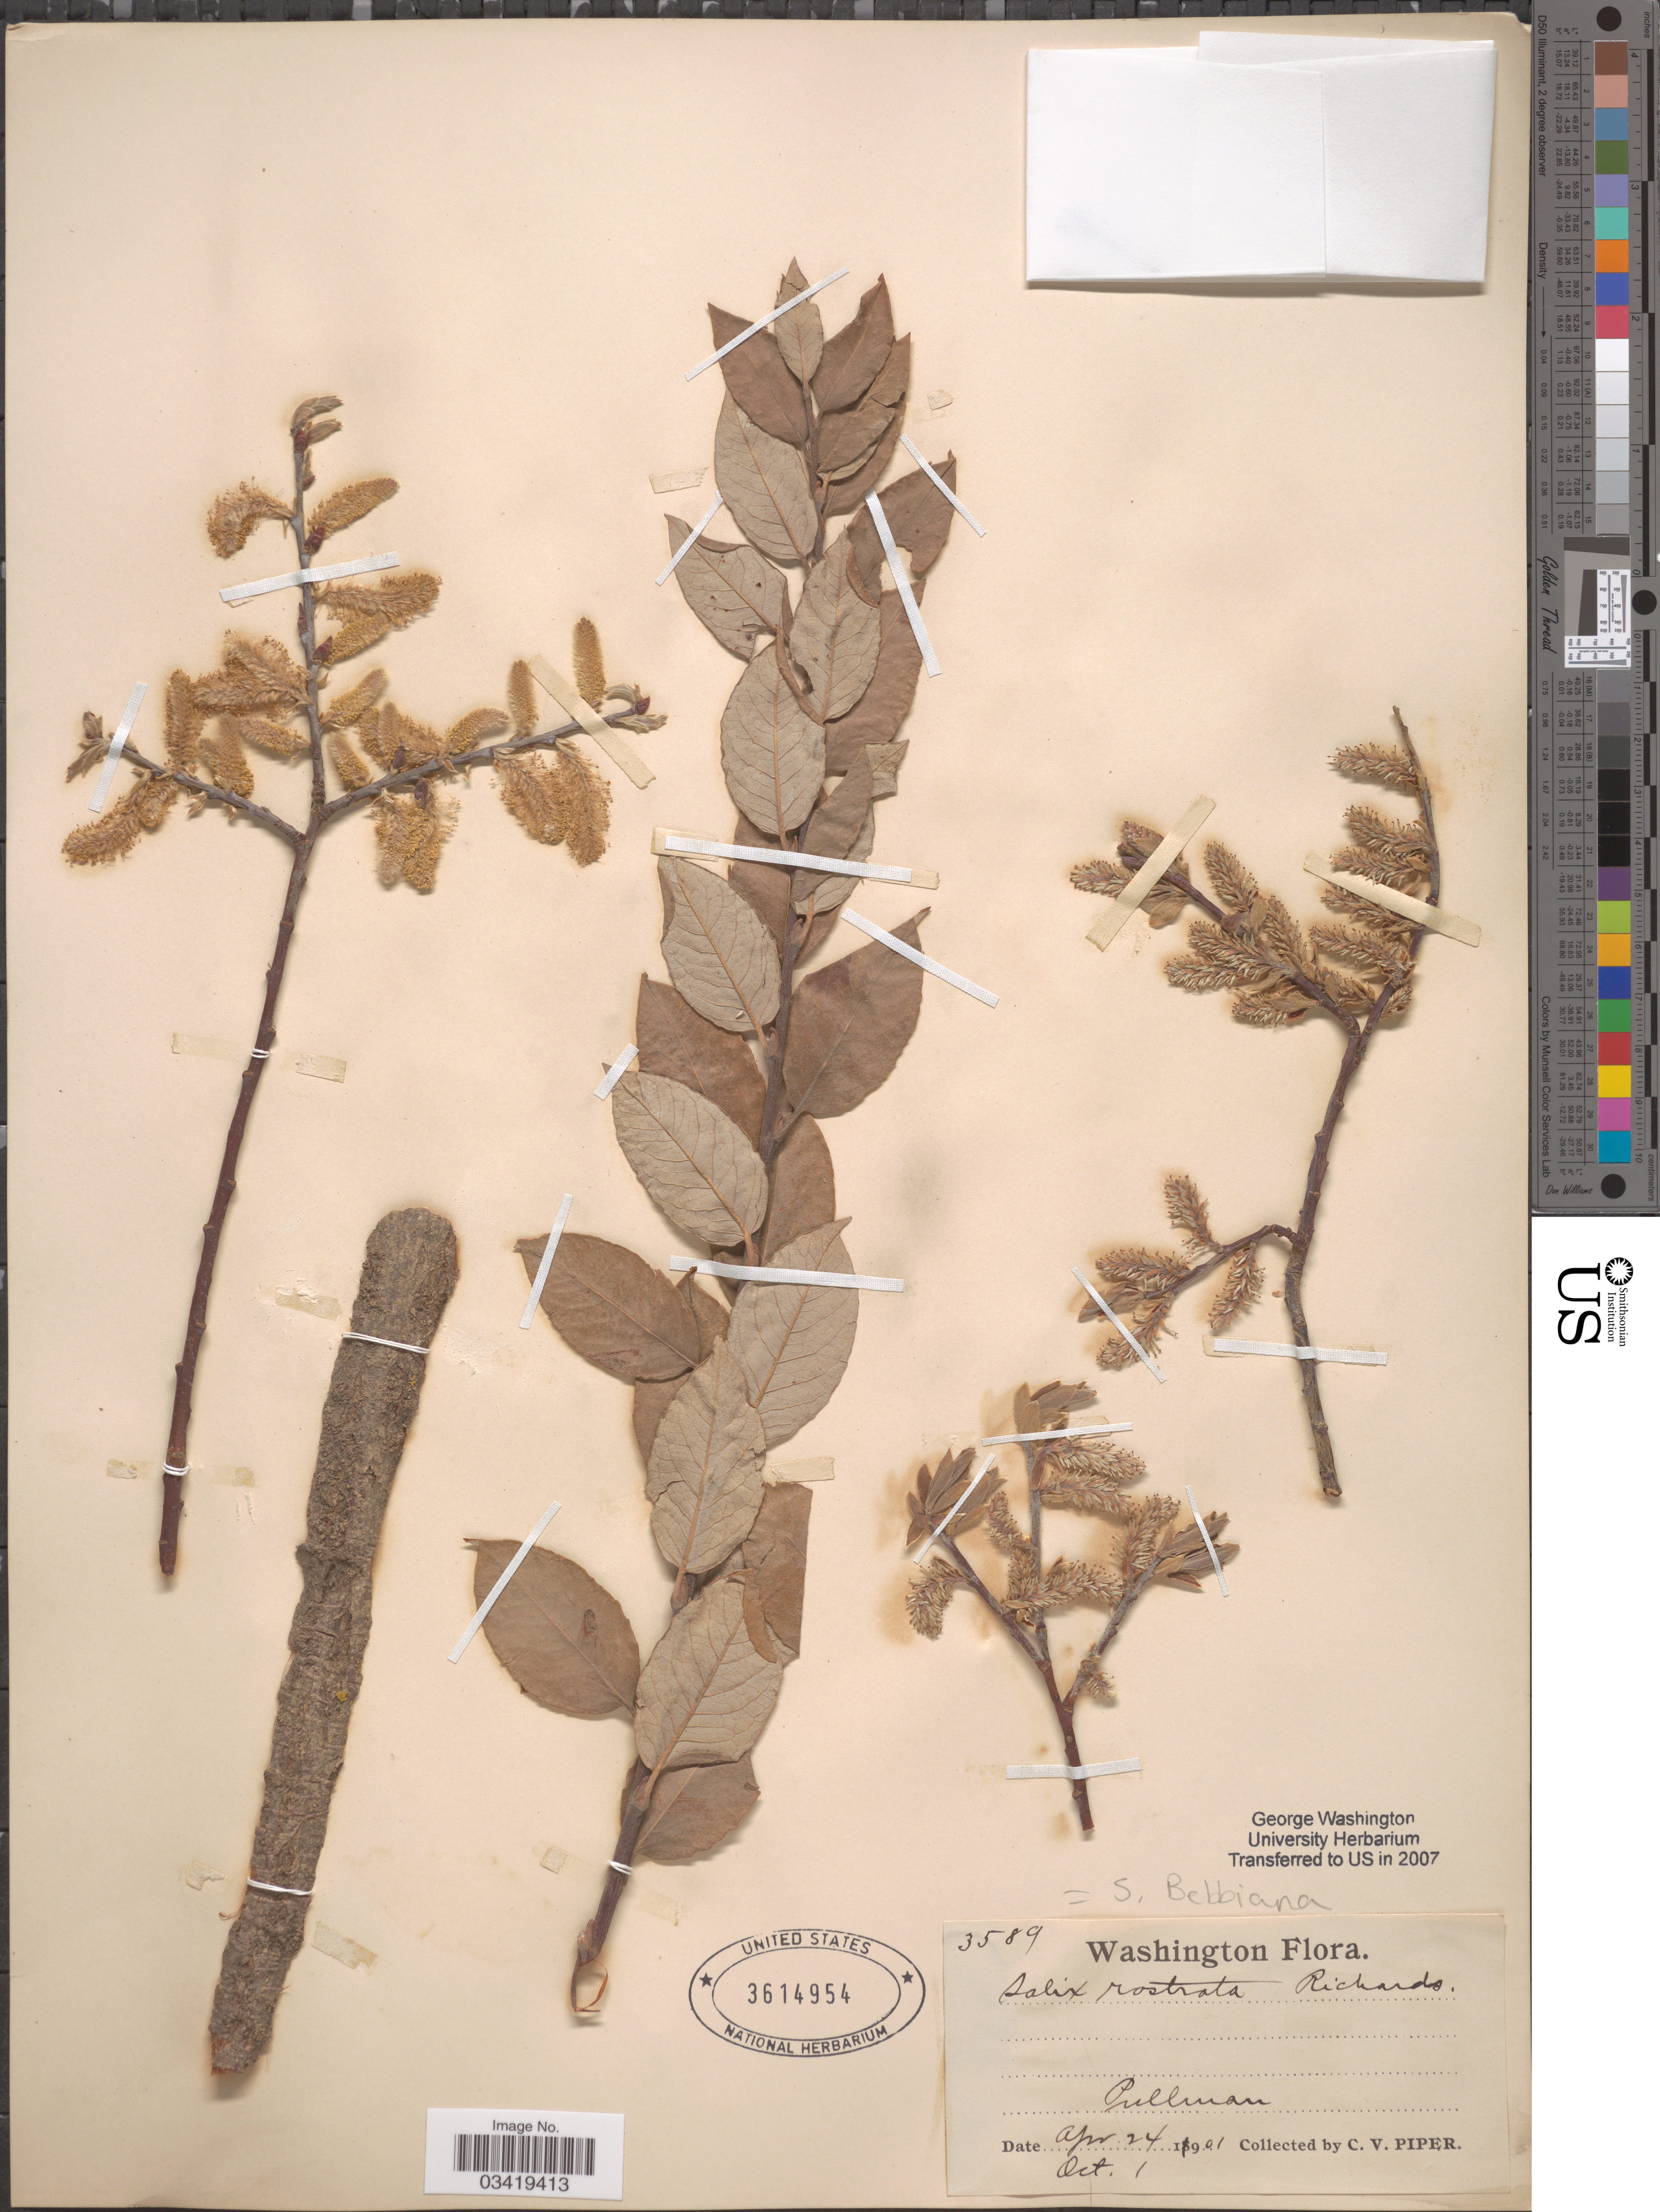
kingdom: Plantae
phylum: Tracheophyta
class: Magnoliopsida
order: Malpighiales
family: Salicaceae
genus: Salix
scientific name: Salix bebbiana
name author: Sarg.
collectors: C. V. Piper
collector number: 3589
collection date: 1901-04-24/1901-10-01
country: United States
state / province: Washington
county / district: Whitman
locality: Pullman.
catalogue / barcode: US 3614954